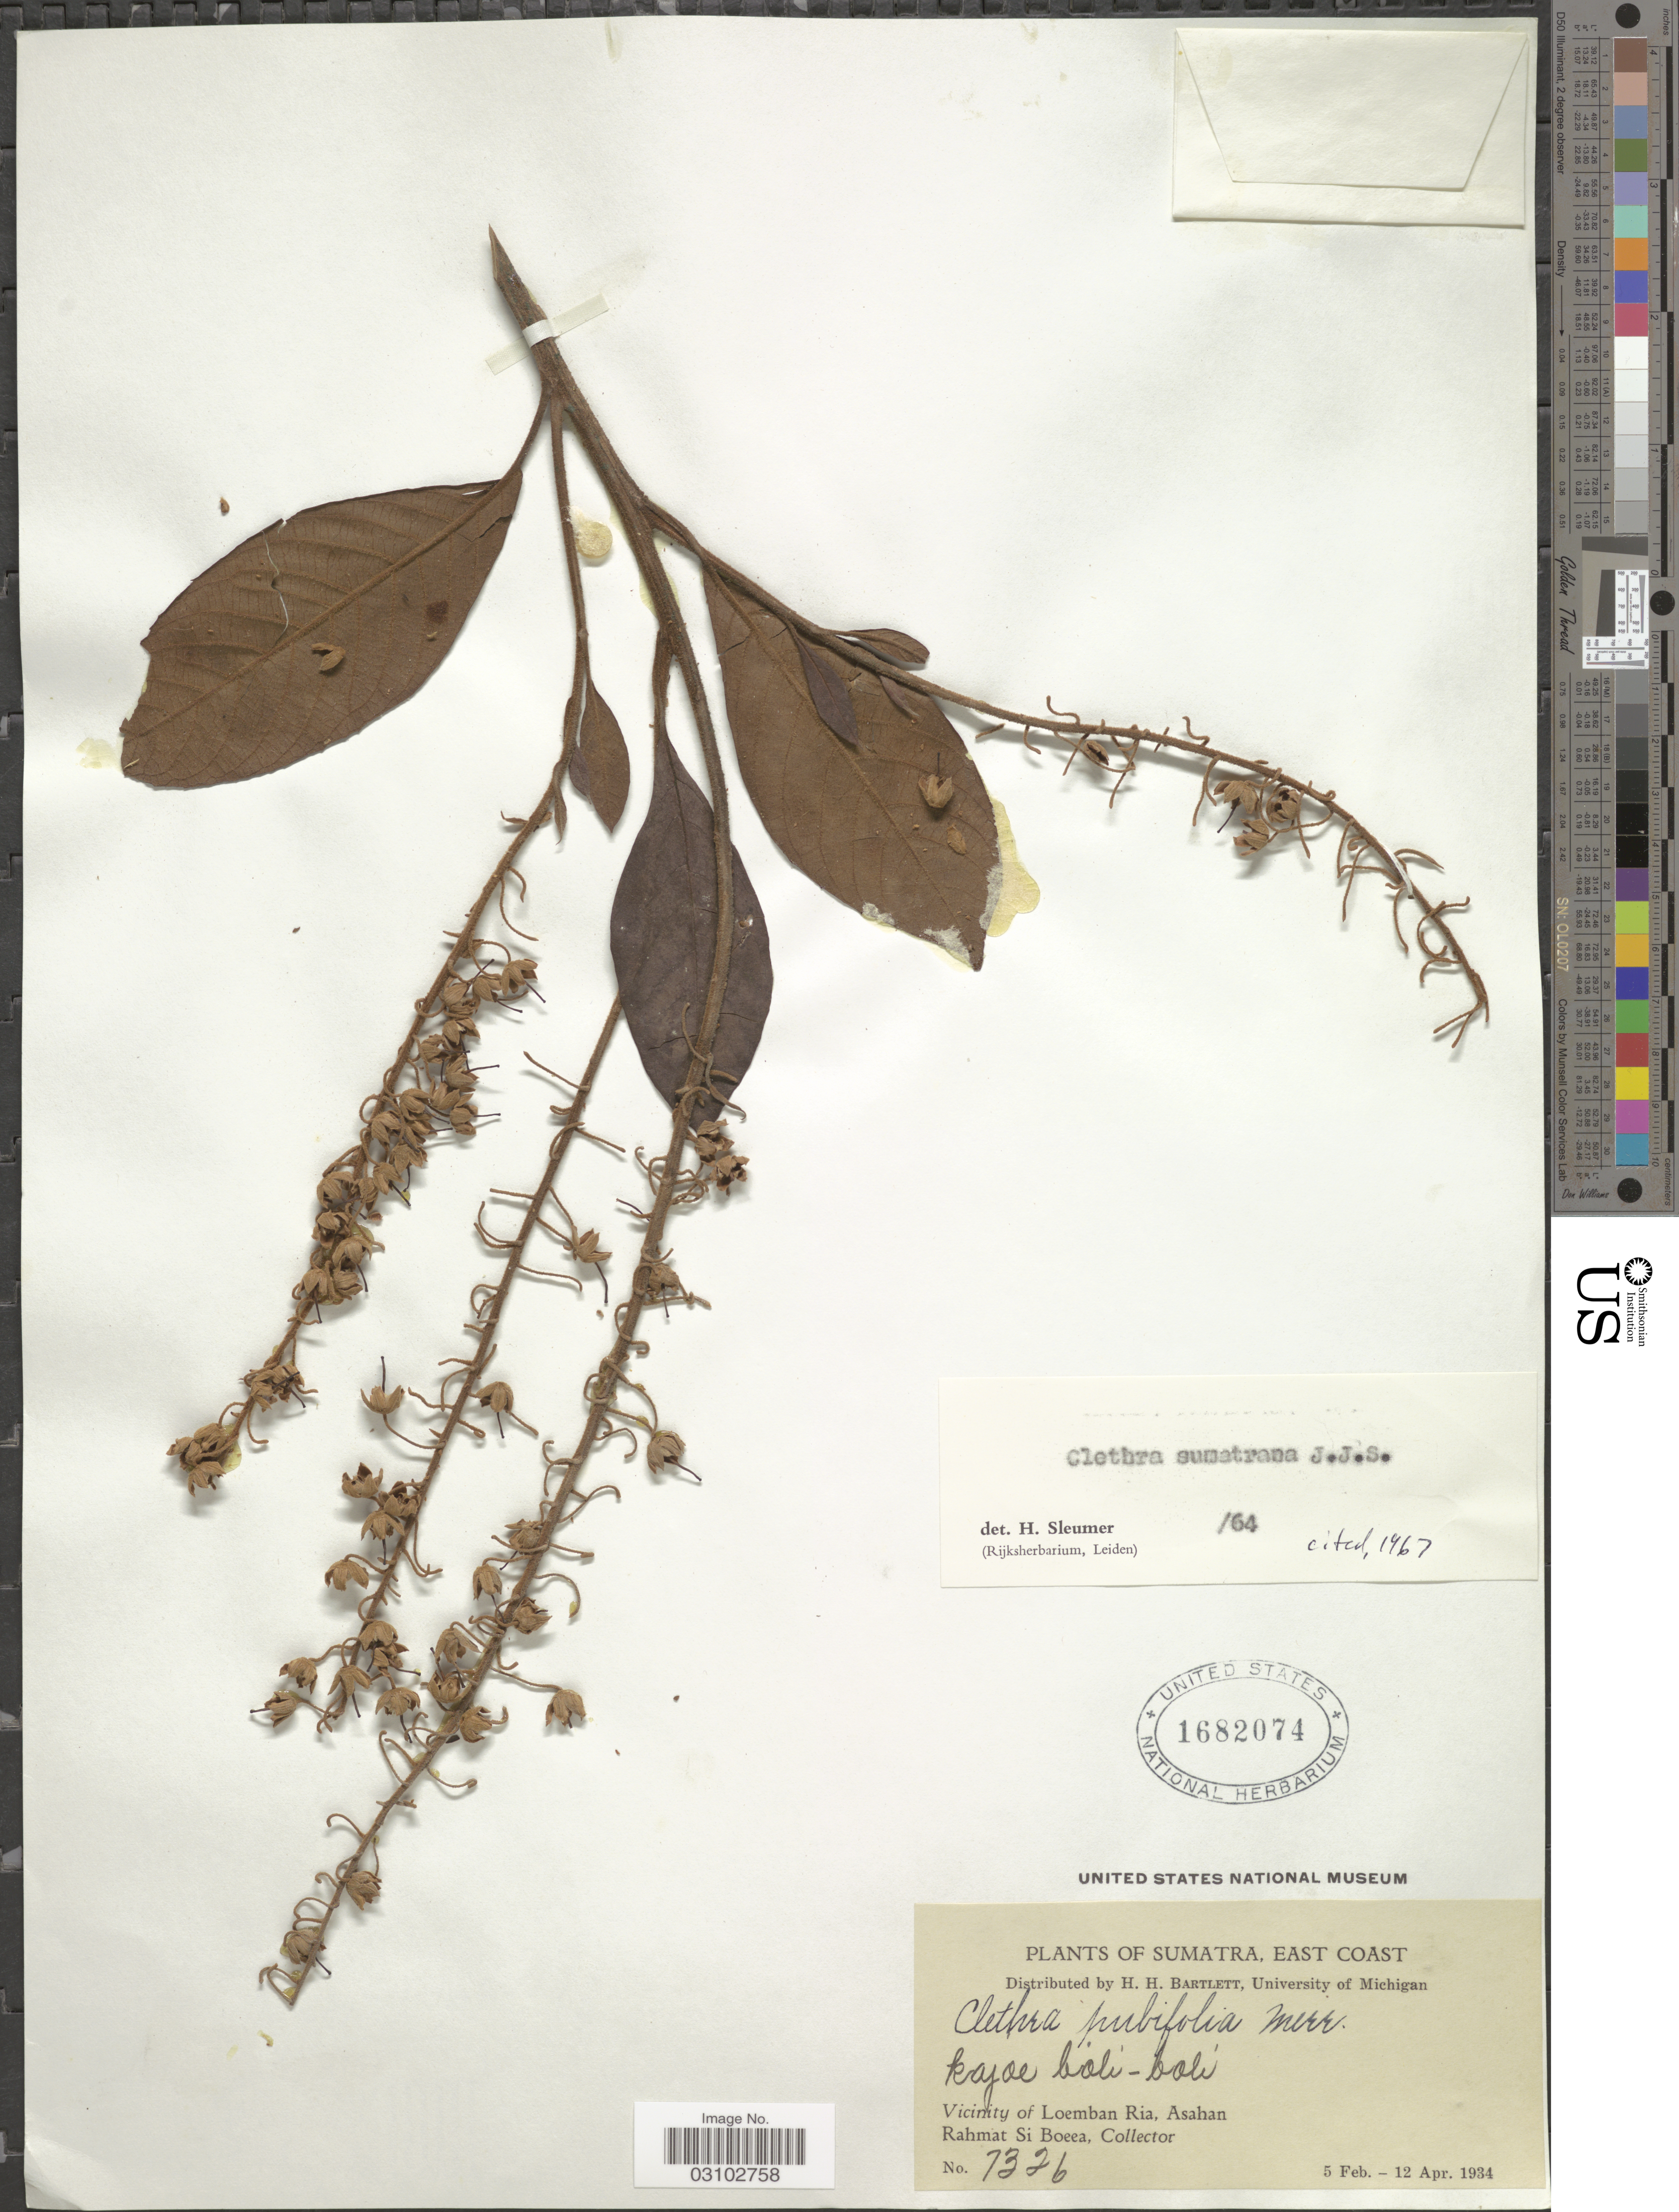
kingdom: Plantae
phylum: Tracheophyta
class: Magnoliopsida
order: Ericales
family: Clethraceae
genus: Clethra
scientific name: Clethra sumatrana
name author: J.J. Sm.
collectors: Rahmat Si Boeea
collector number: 7326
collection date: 1934-02-05/1934-04-12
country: Indonesia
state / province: Sumatra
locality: East Coast. Vicinity of Loembhan Ria.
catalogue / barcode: US 1682074